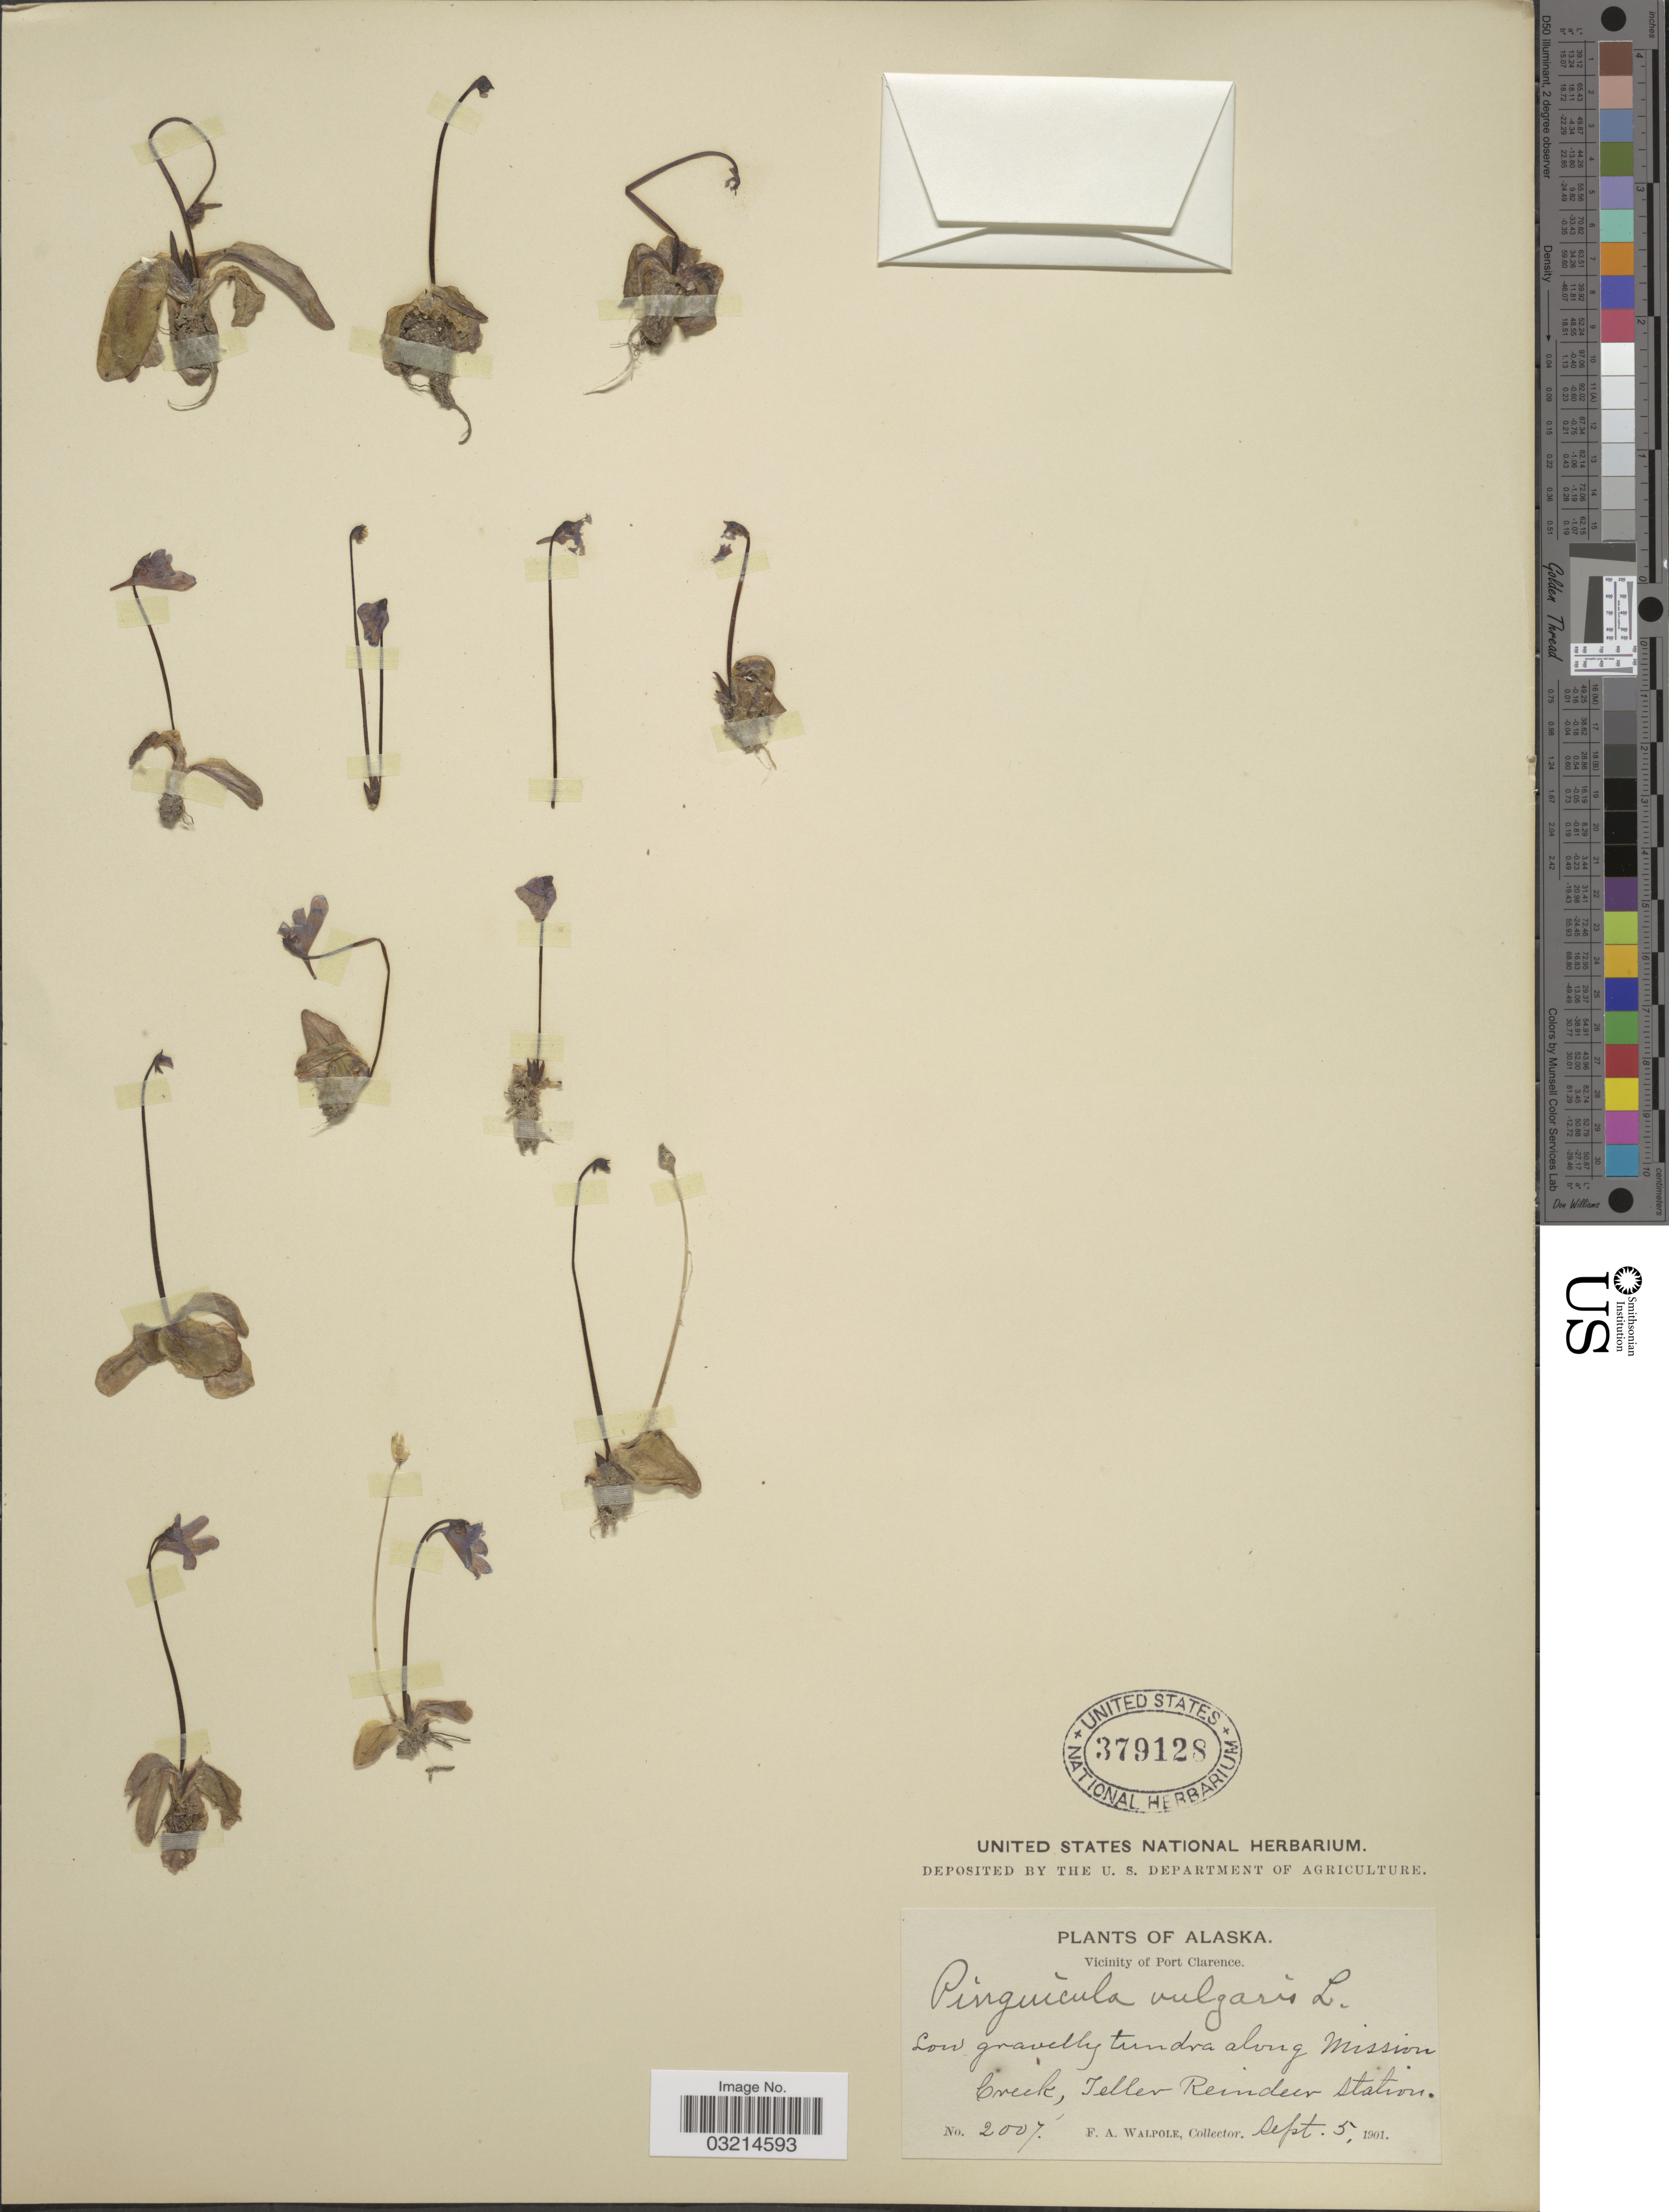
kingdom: Plantae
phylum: Tracheophyta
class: Magnoliopsida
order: Lamiales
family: Lentibulariaceae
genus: Pinguicula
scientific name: Pinguicula vulgaris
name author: L.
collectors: F. Walpole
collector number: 2007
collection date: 1901-09-05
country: United States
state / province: Alaska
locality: Vicinity of Port Clarence. Low gravelly tundra along Mission Creek, Teller Reindeer station.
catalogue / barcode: US 379128